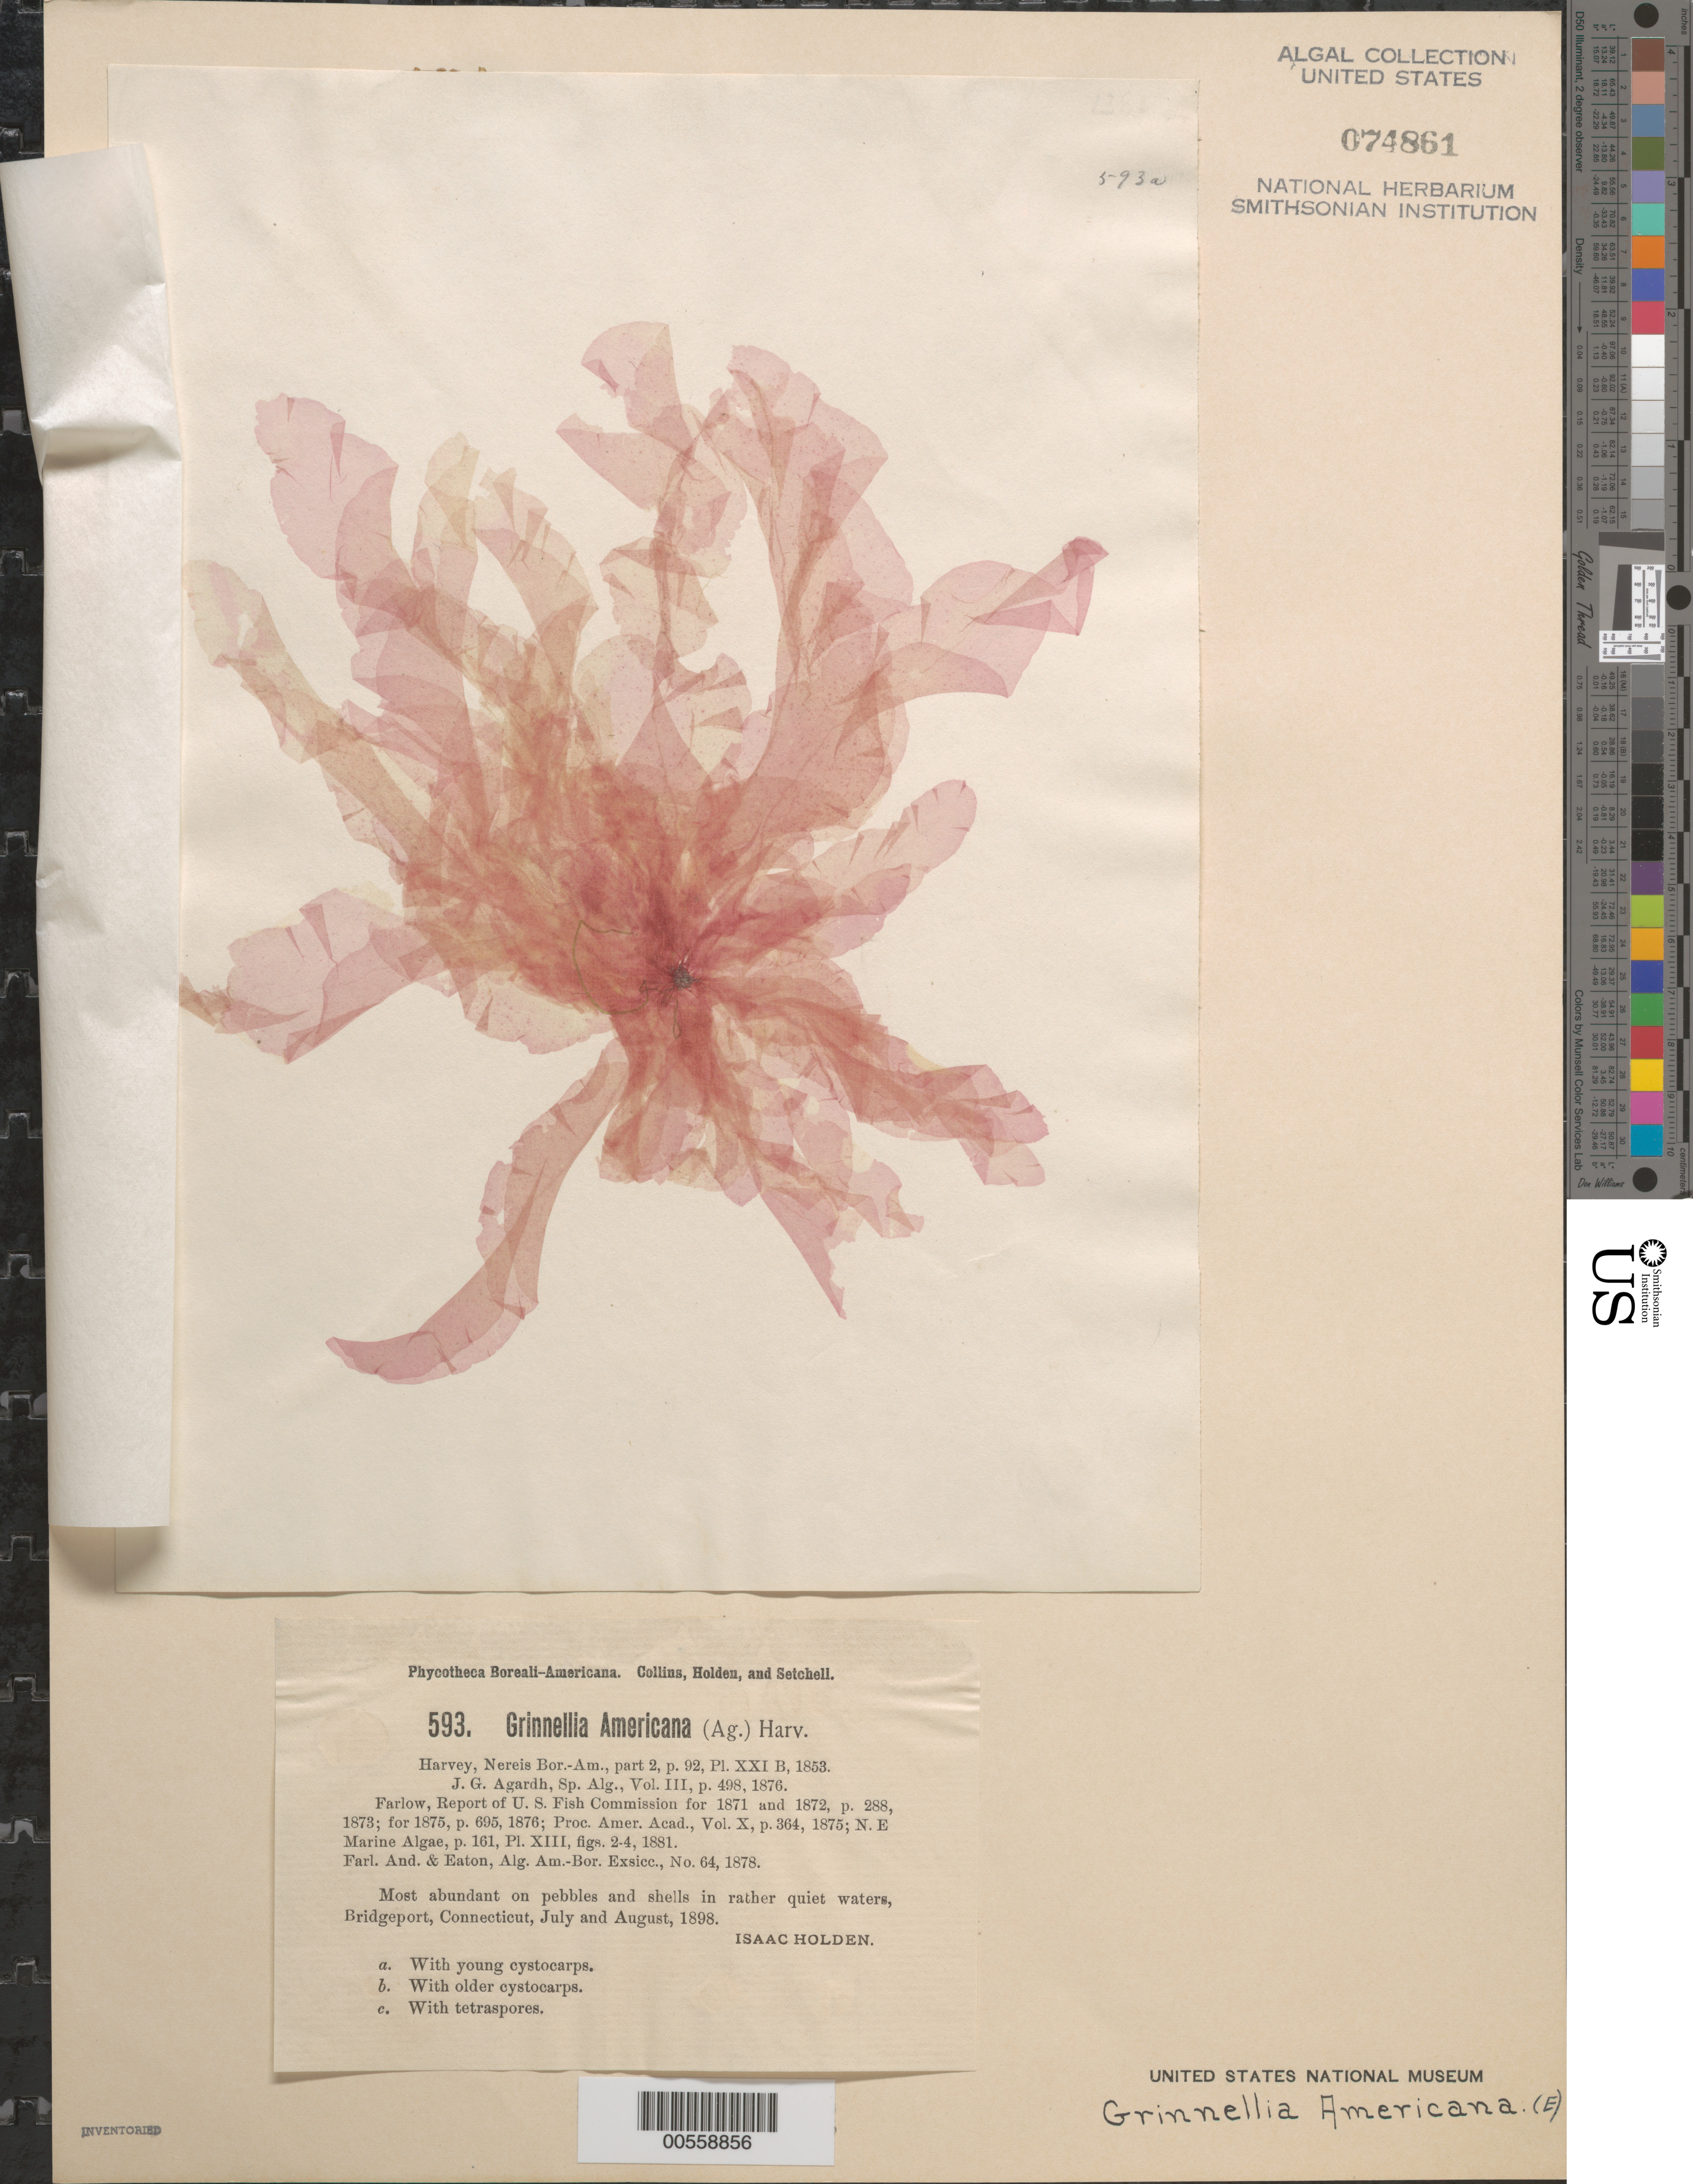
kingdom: Plantae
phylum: Rhodophyta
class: Florideophyceae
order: Ceramiales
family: Delesseriaceae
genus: Grinnellia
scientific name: Grinnellia americana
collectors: I. Holden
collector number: PB-A 593a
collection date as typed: Jul 1898 AND -- Aug 1898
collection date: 1898-07,1898-08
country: United States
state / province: Connecticut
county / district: Fairfield County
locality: Bridgeport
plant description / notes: Collins, Holden & Setchell, Phycotheca Boreali-Americana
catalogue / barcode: US 74861